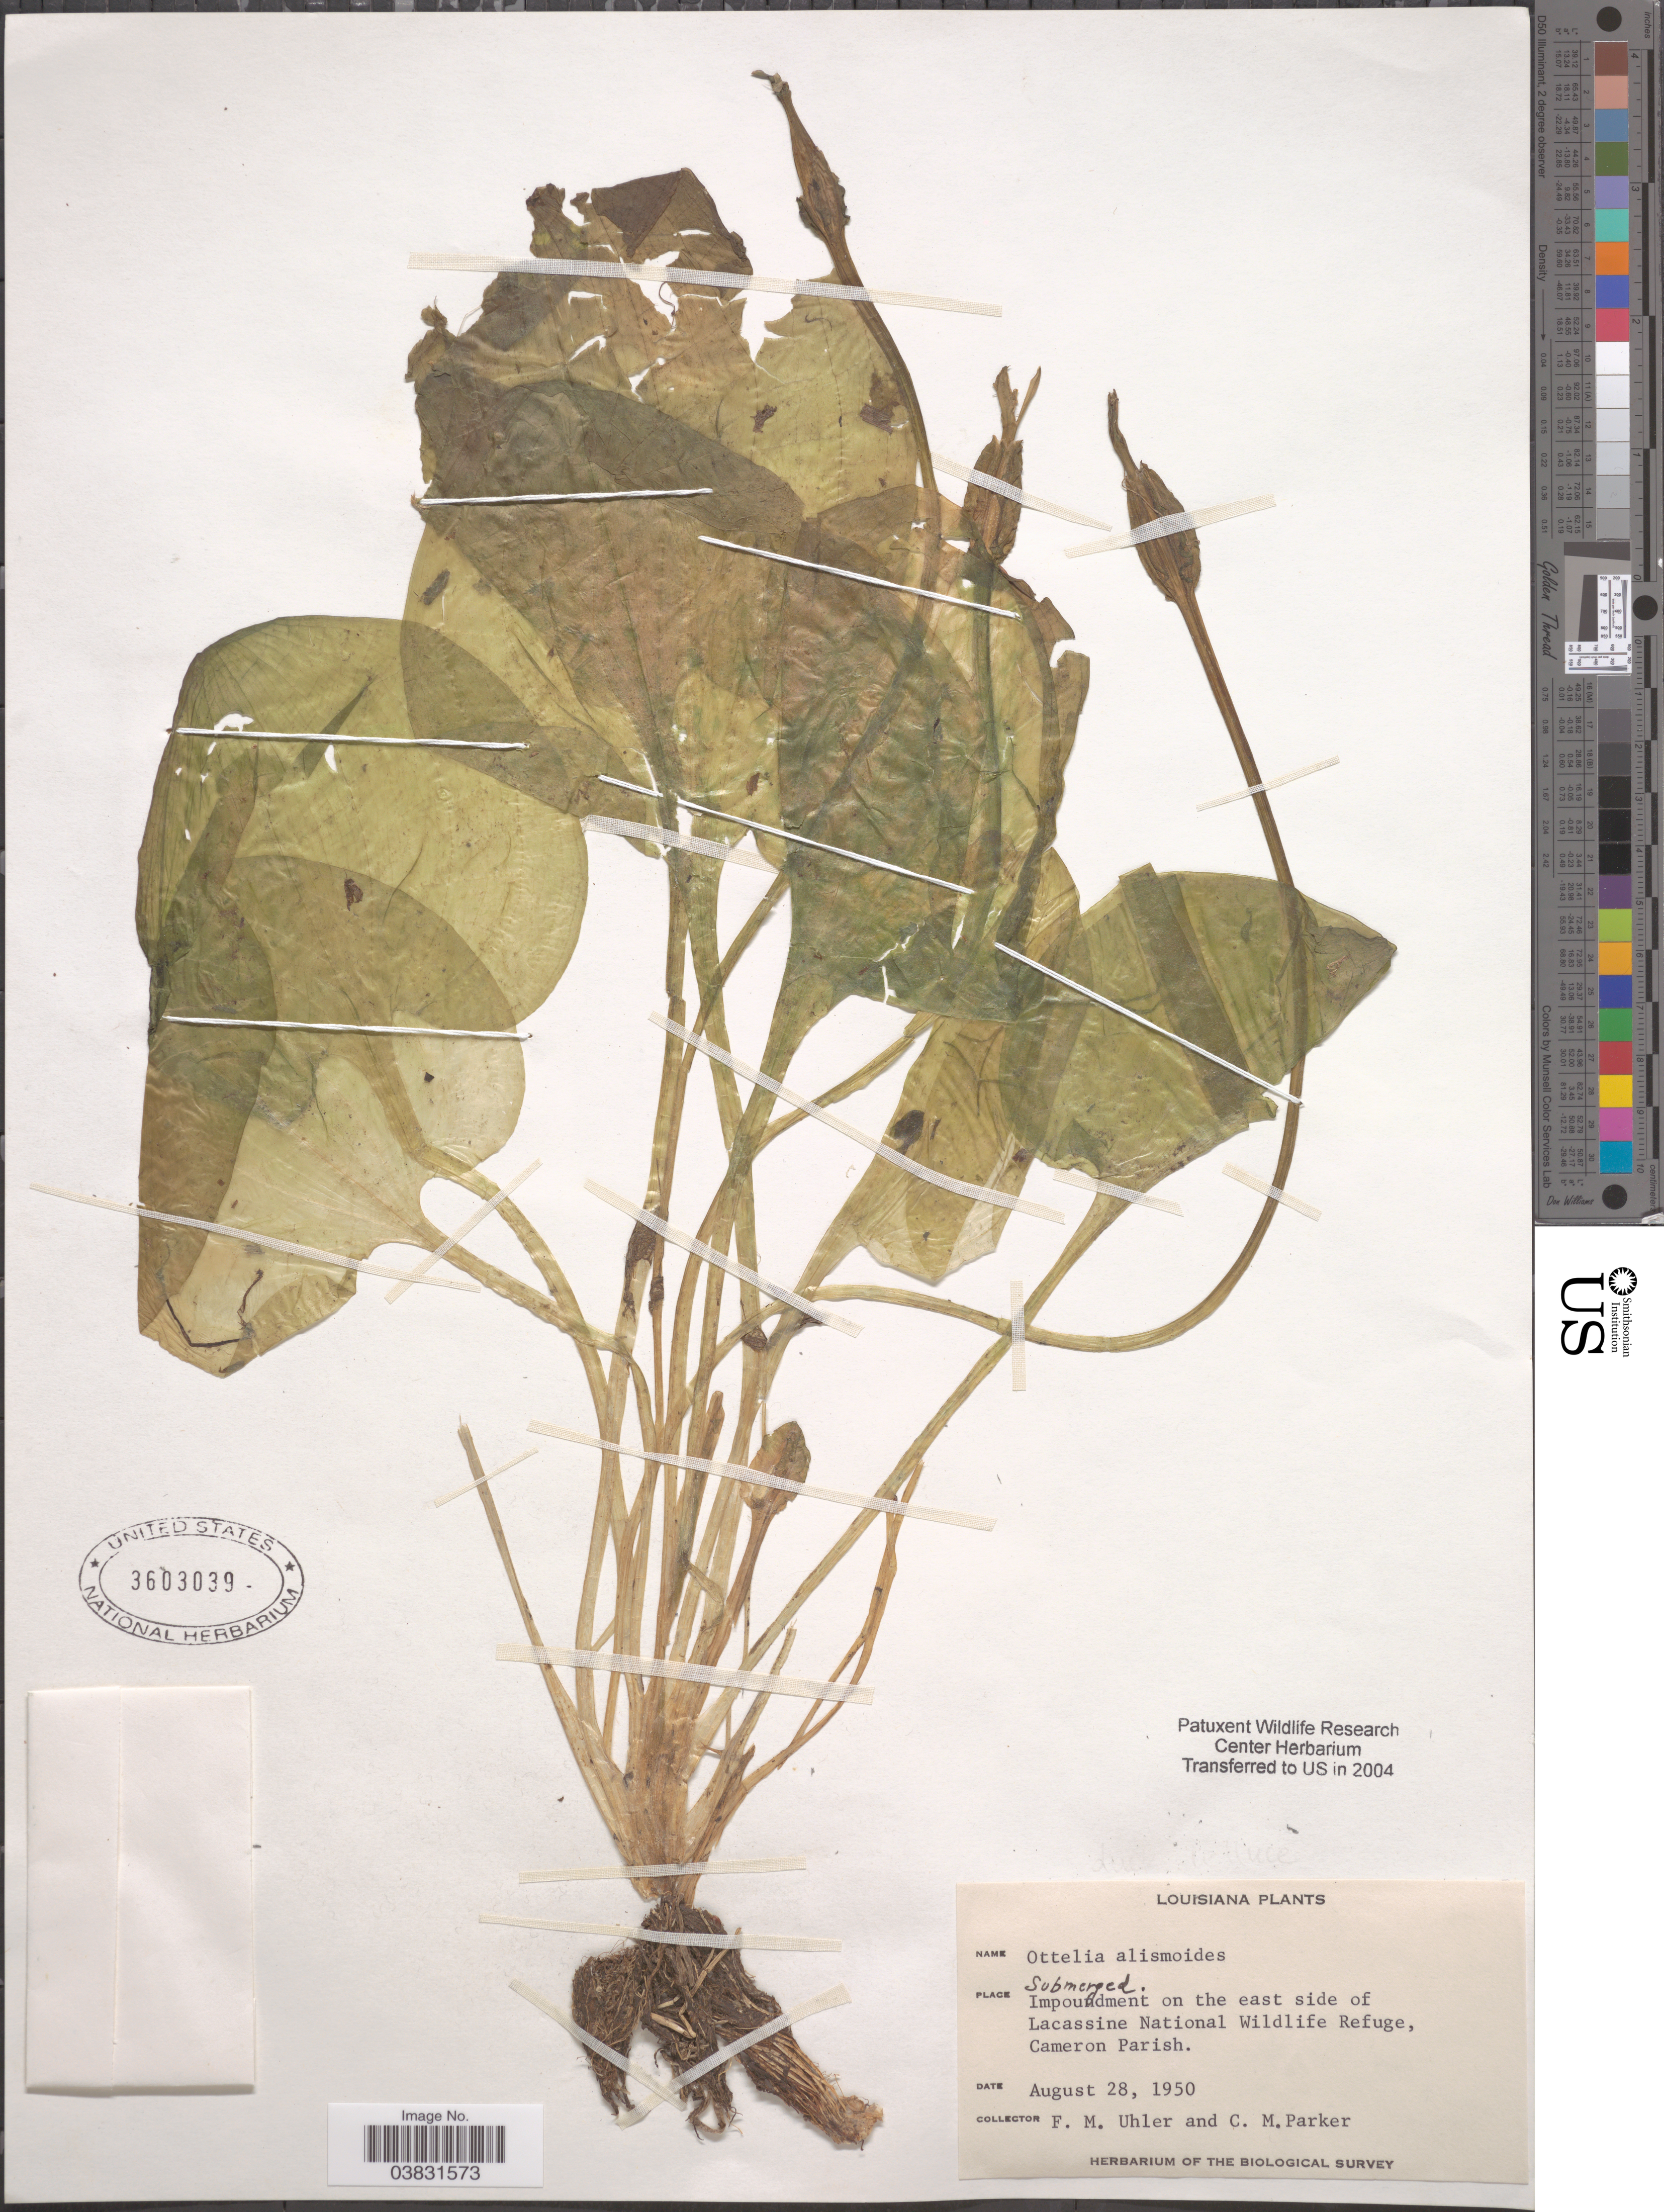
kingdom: Plantae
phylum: Tracheophyta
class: Liliopsida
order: Alismatales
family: Hydrocharitaceae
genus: Ottelia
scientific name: Ottelia alismoides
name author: Pers.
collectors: F. M. Uhler & C. Parker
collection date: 1950-08-28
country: United States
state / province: Louisiana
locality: On the east side of Lacassine National Wildlife Refuge, Cameron Parrish.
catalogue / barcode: US 3603039